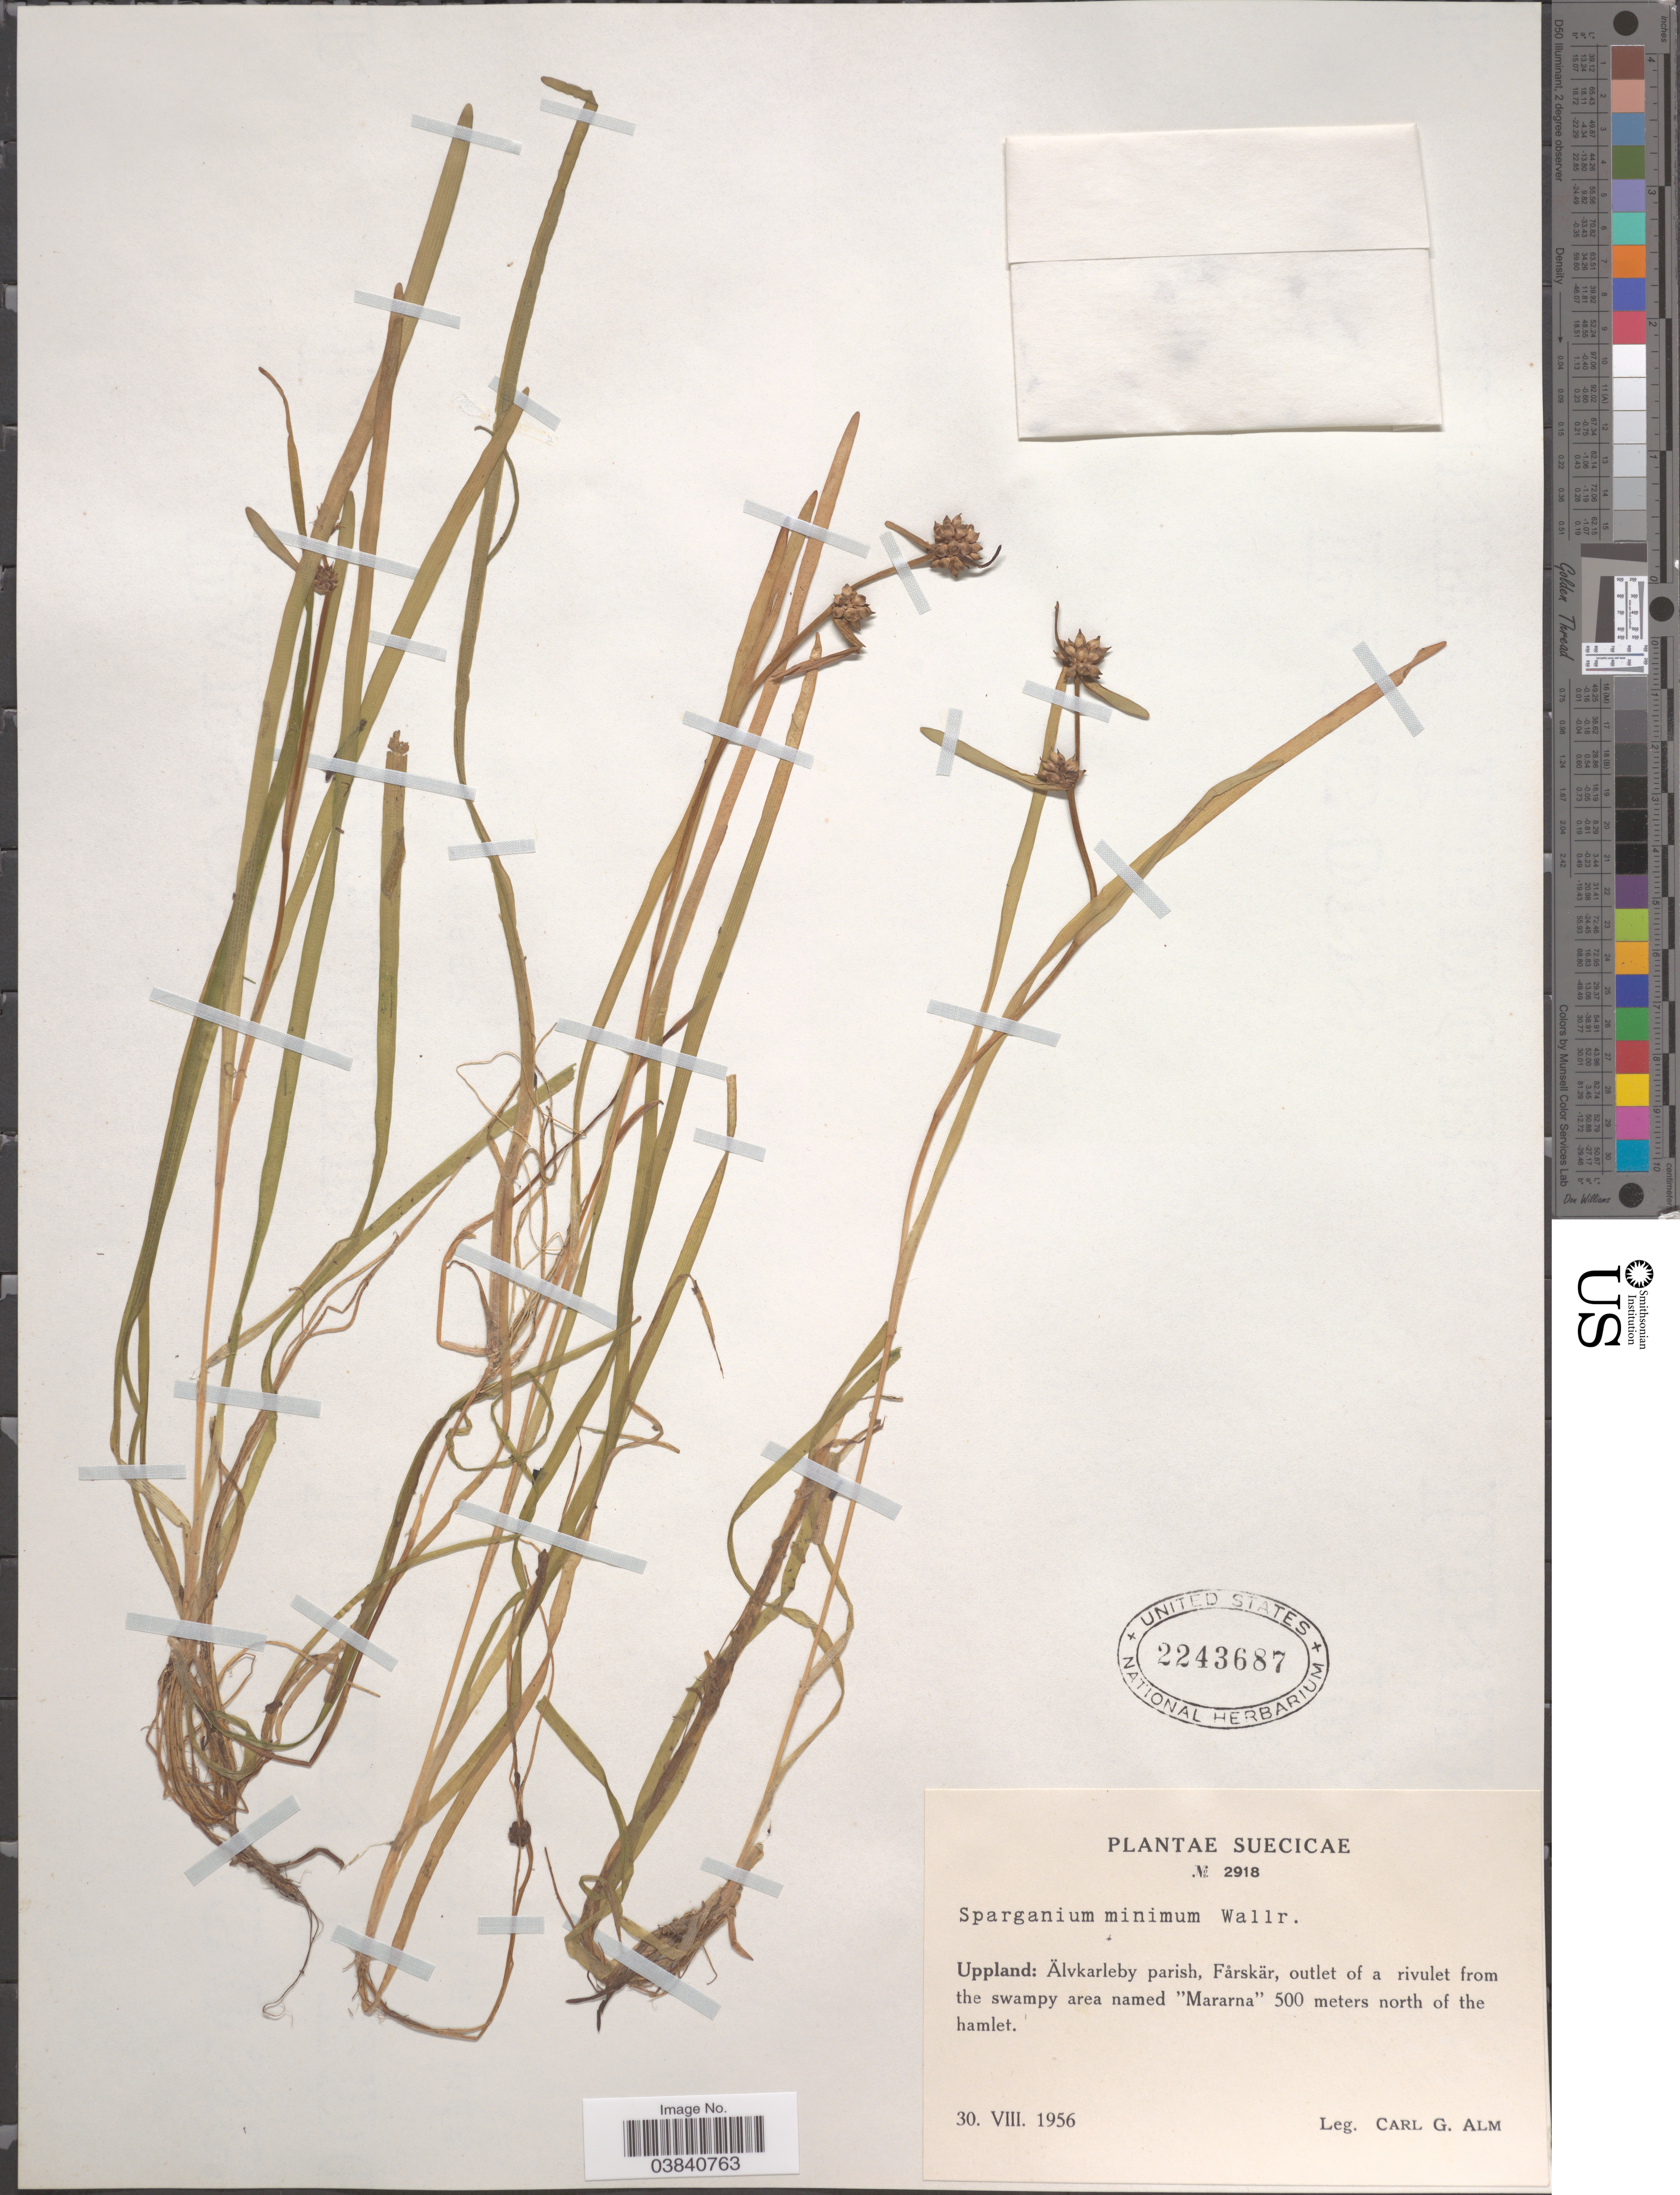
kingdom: Plantae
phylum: Tracheophyta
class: Liliopsida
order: Poales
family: Typhaceae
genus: Sparganium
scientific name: Sparganium minimum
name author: Wallr.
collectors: C. G. Alm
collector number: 2918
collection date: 1956-08-30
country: Sweden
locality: Suecicae. Uppland: Älvkarleby parish, Fårskär, outlet of a rivulet from the swampy area named "Mararna" 500 meters north of the hamlet.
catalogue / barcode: US 2243687